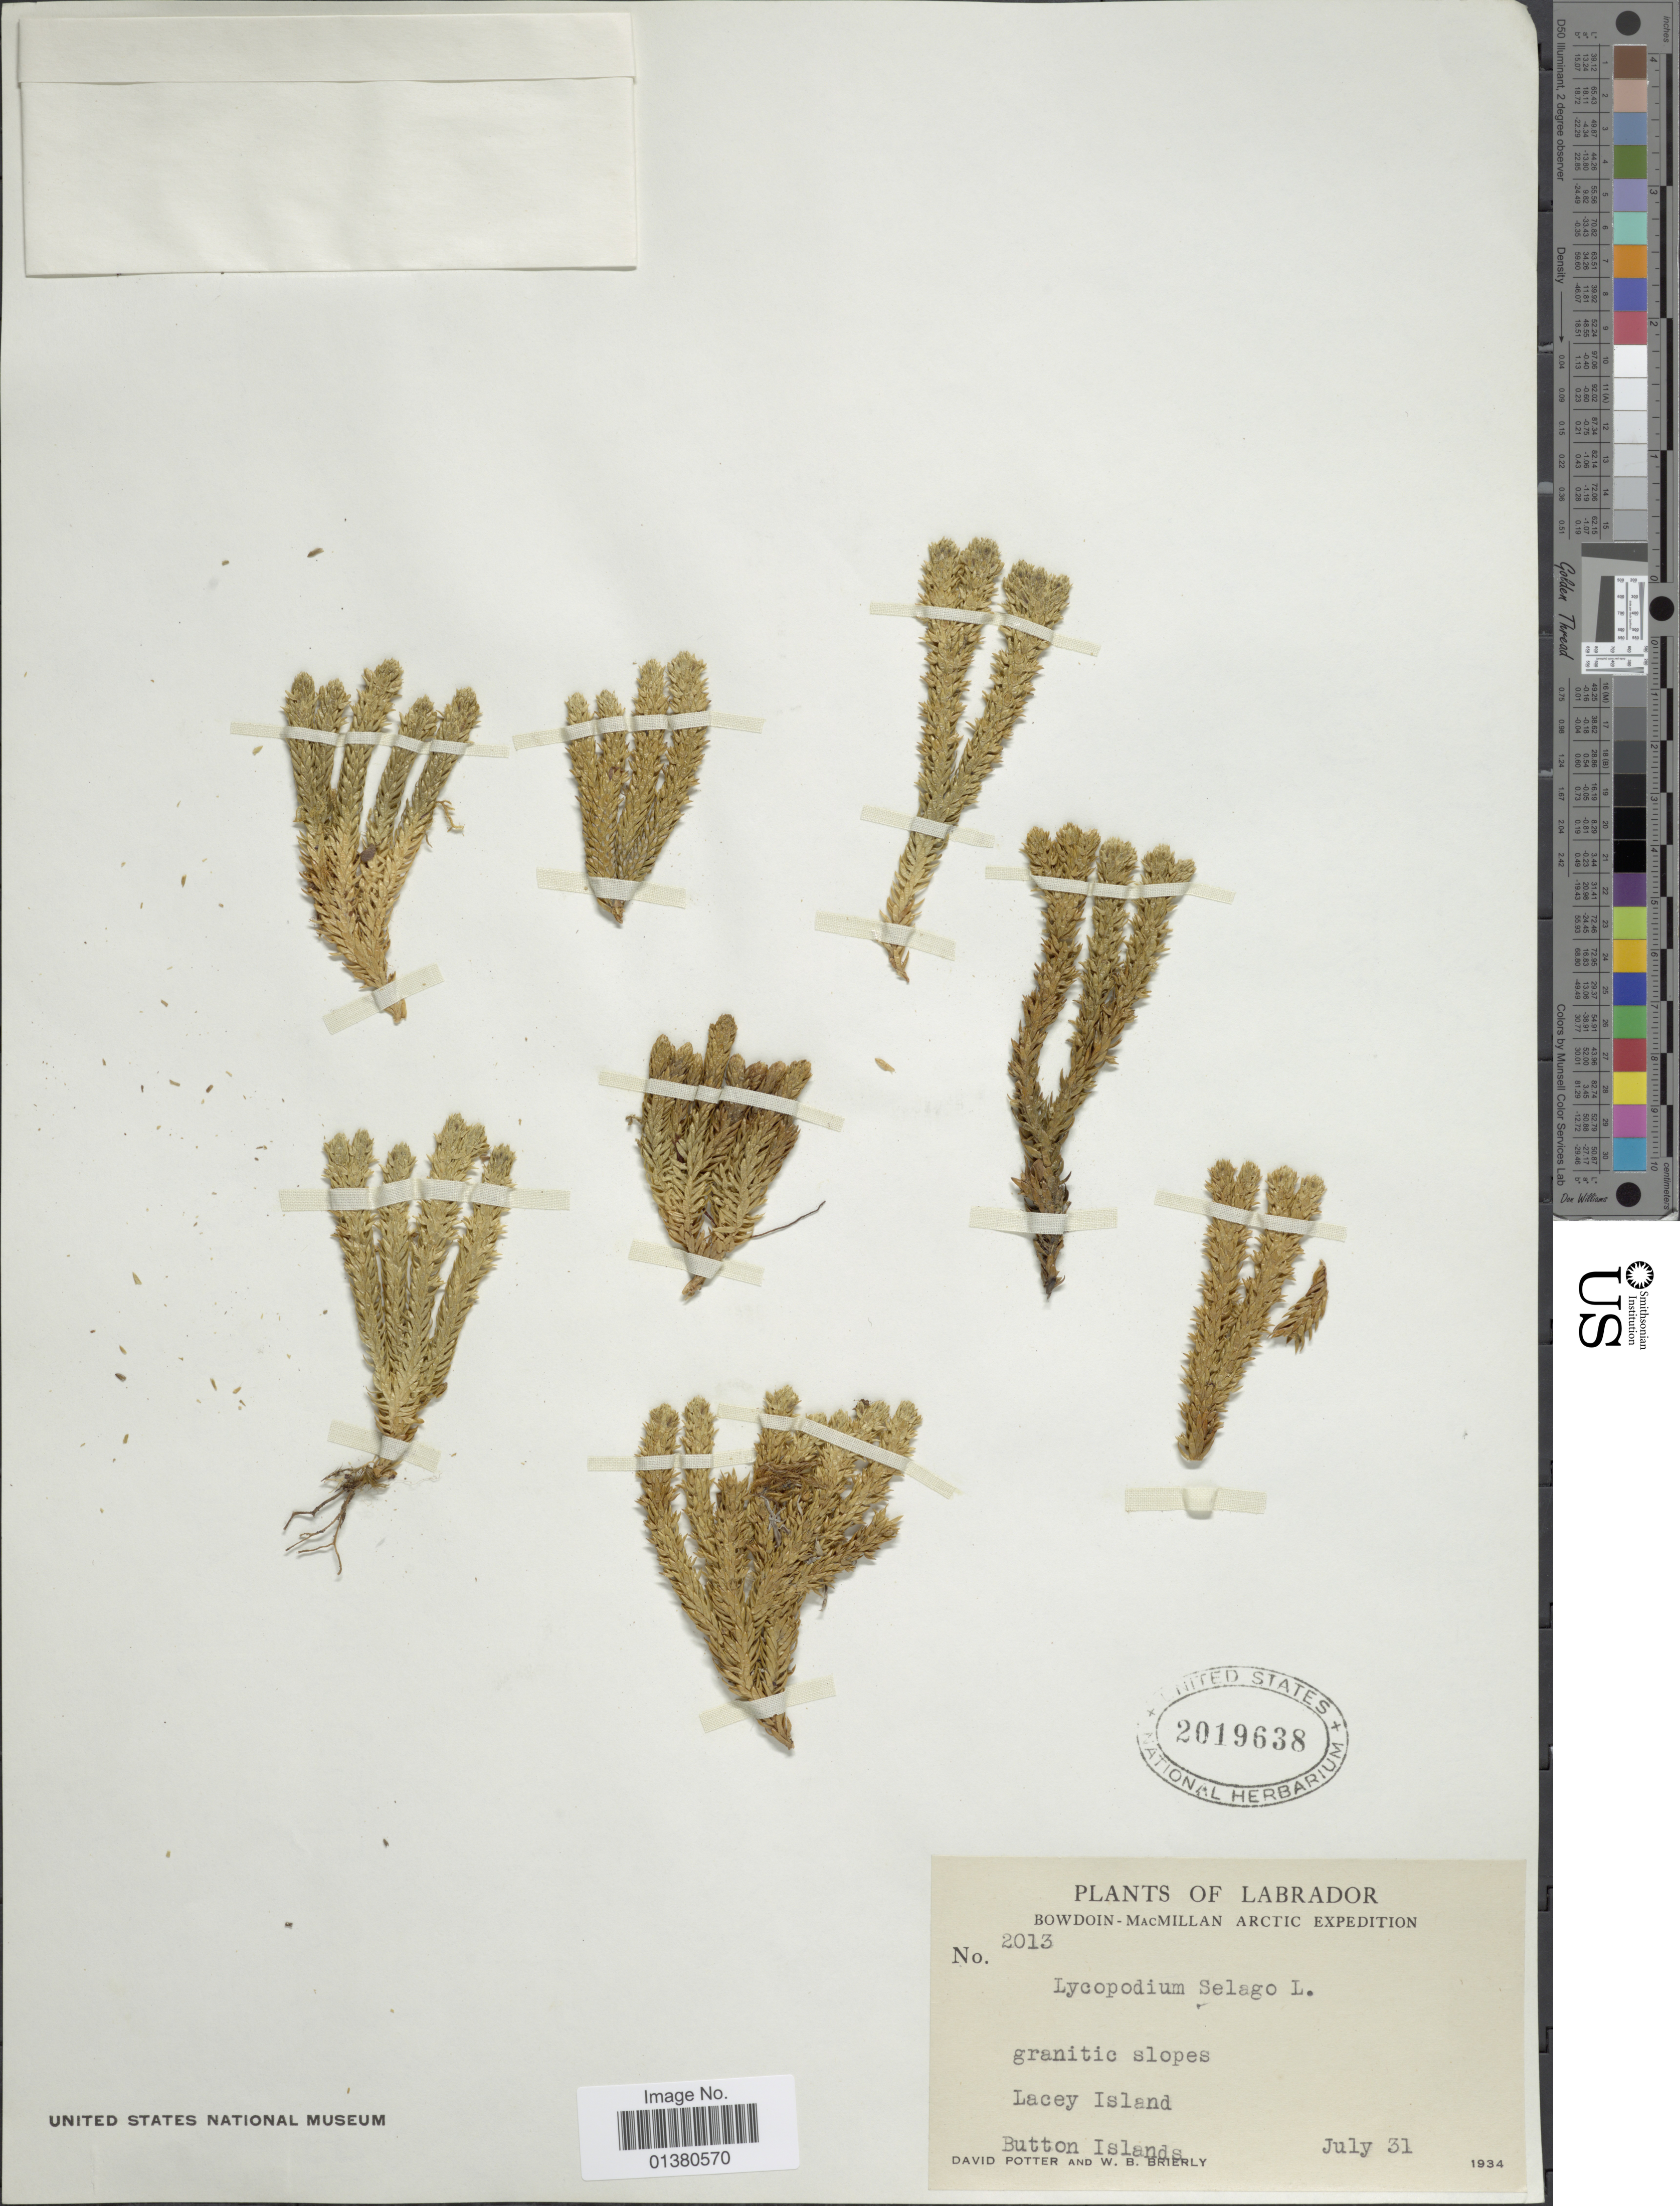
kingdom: Plantae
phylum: Tracheophyta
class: Lycopodiopsida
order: Lycopodiales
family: Lycopodiaceae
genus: Huperzia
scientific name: Huperzia selago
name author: (L.) Bernh. ex Schrank & Mart.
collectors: D. Potter & W. Brierly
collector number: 2013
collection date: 1934-07-31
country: Canada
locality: Labrador, Lacey Island, Button Island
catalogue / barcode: US 2019638